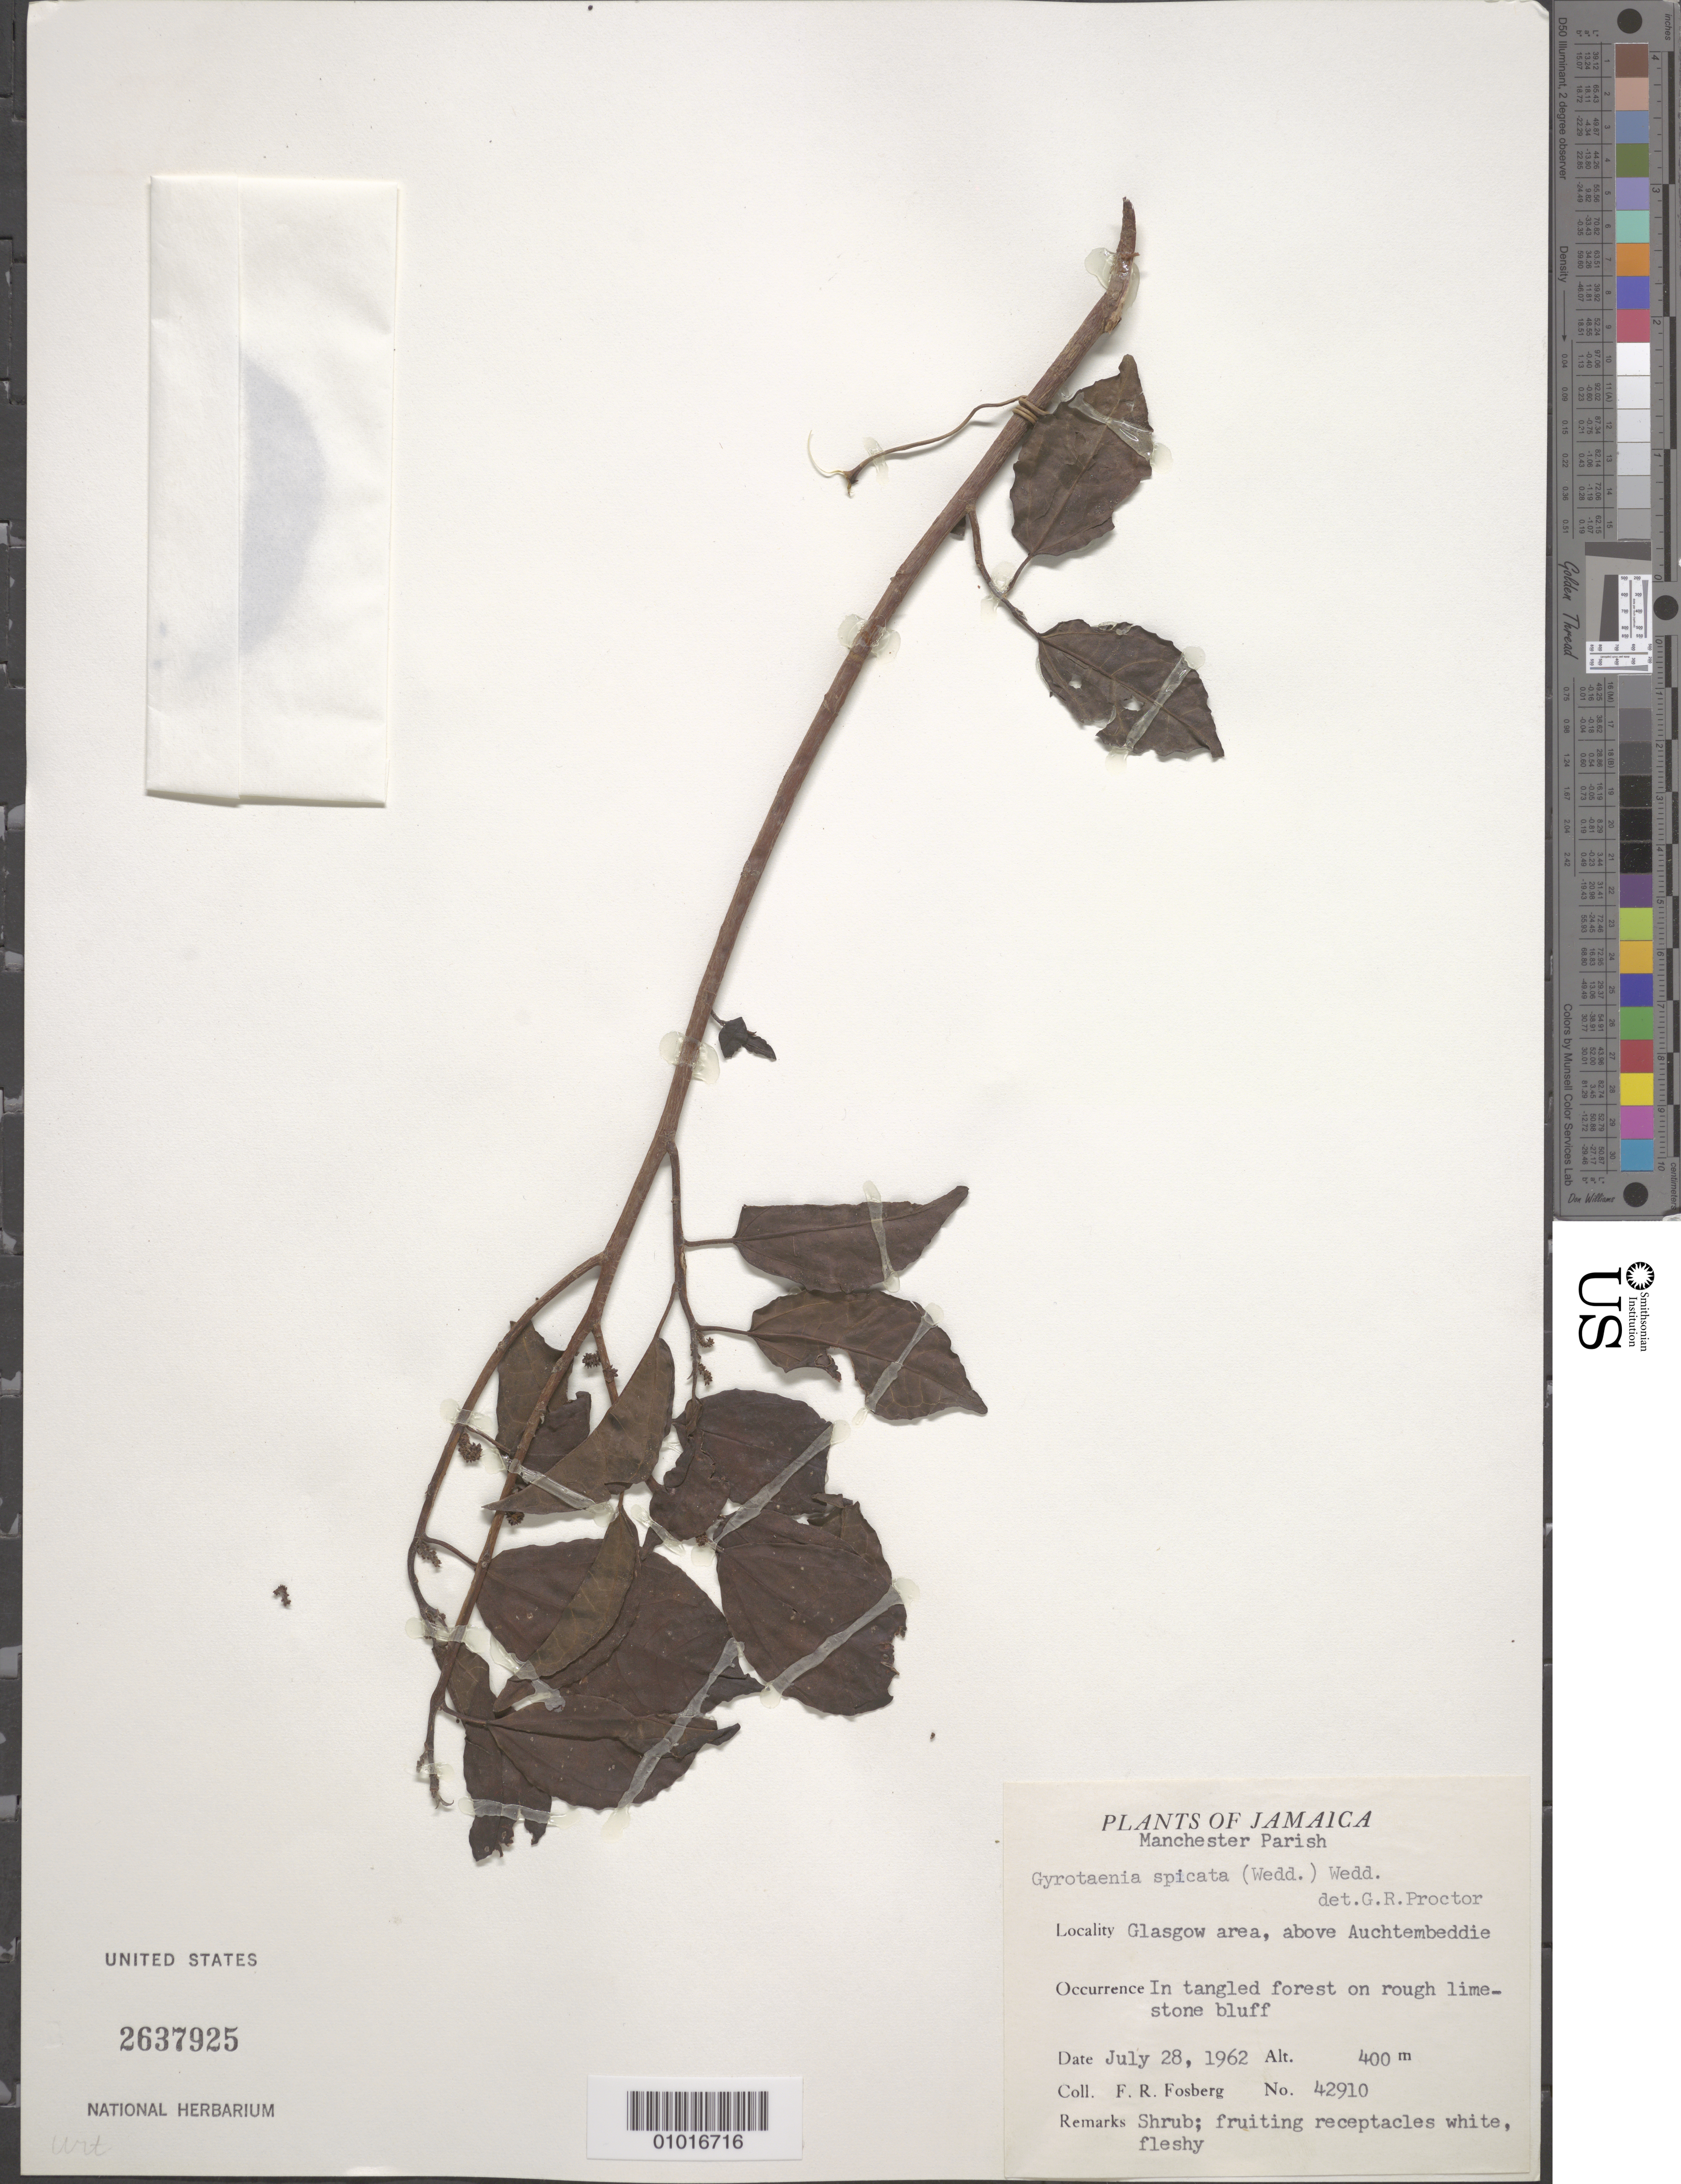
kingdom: Plantae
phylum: Tracheophyta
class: Magnoliopsida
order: Rosales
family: Urticaceae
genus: Gyrotaenia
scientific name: Gyrotaenia spicata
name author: (Wedd.) Wedd.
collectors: F. R. Fosberg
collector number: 42910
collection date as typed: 28 Jul 1962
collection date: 1962-07-28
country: Jamaica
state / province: Manchester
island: Jamaica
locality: Glasgow area, above Auchtembeddie.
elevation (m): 400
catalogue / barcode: US 2637925